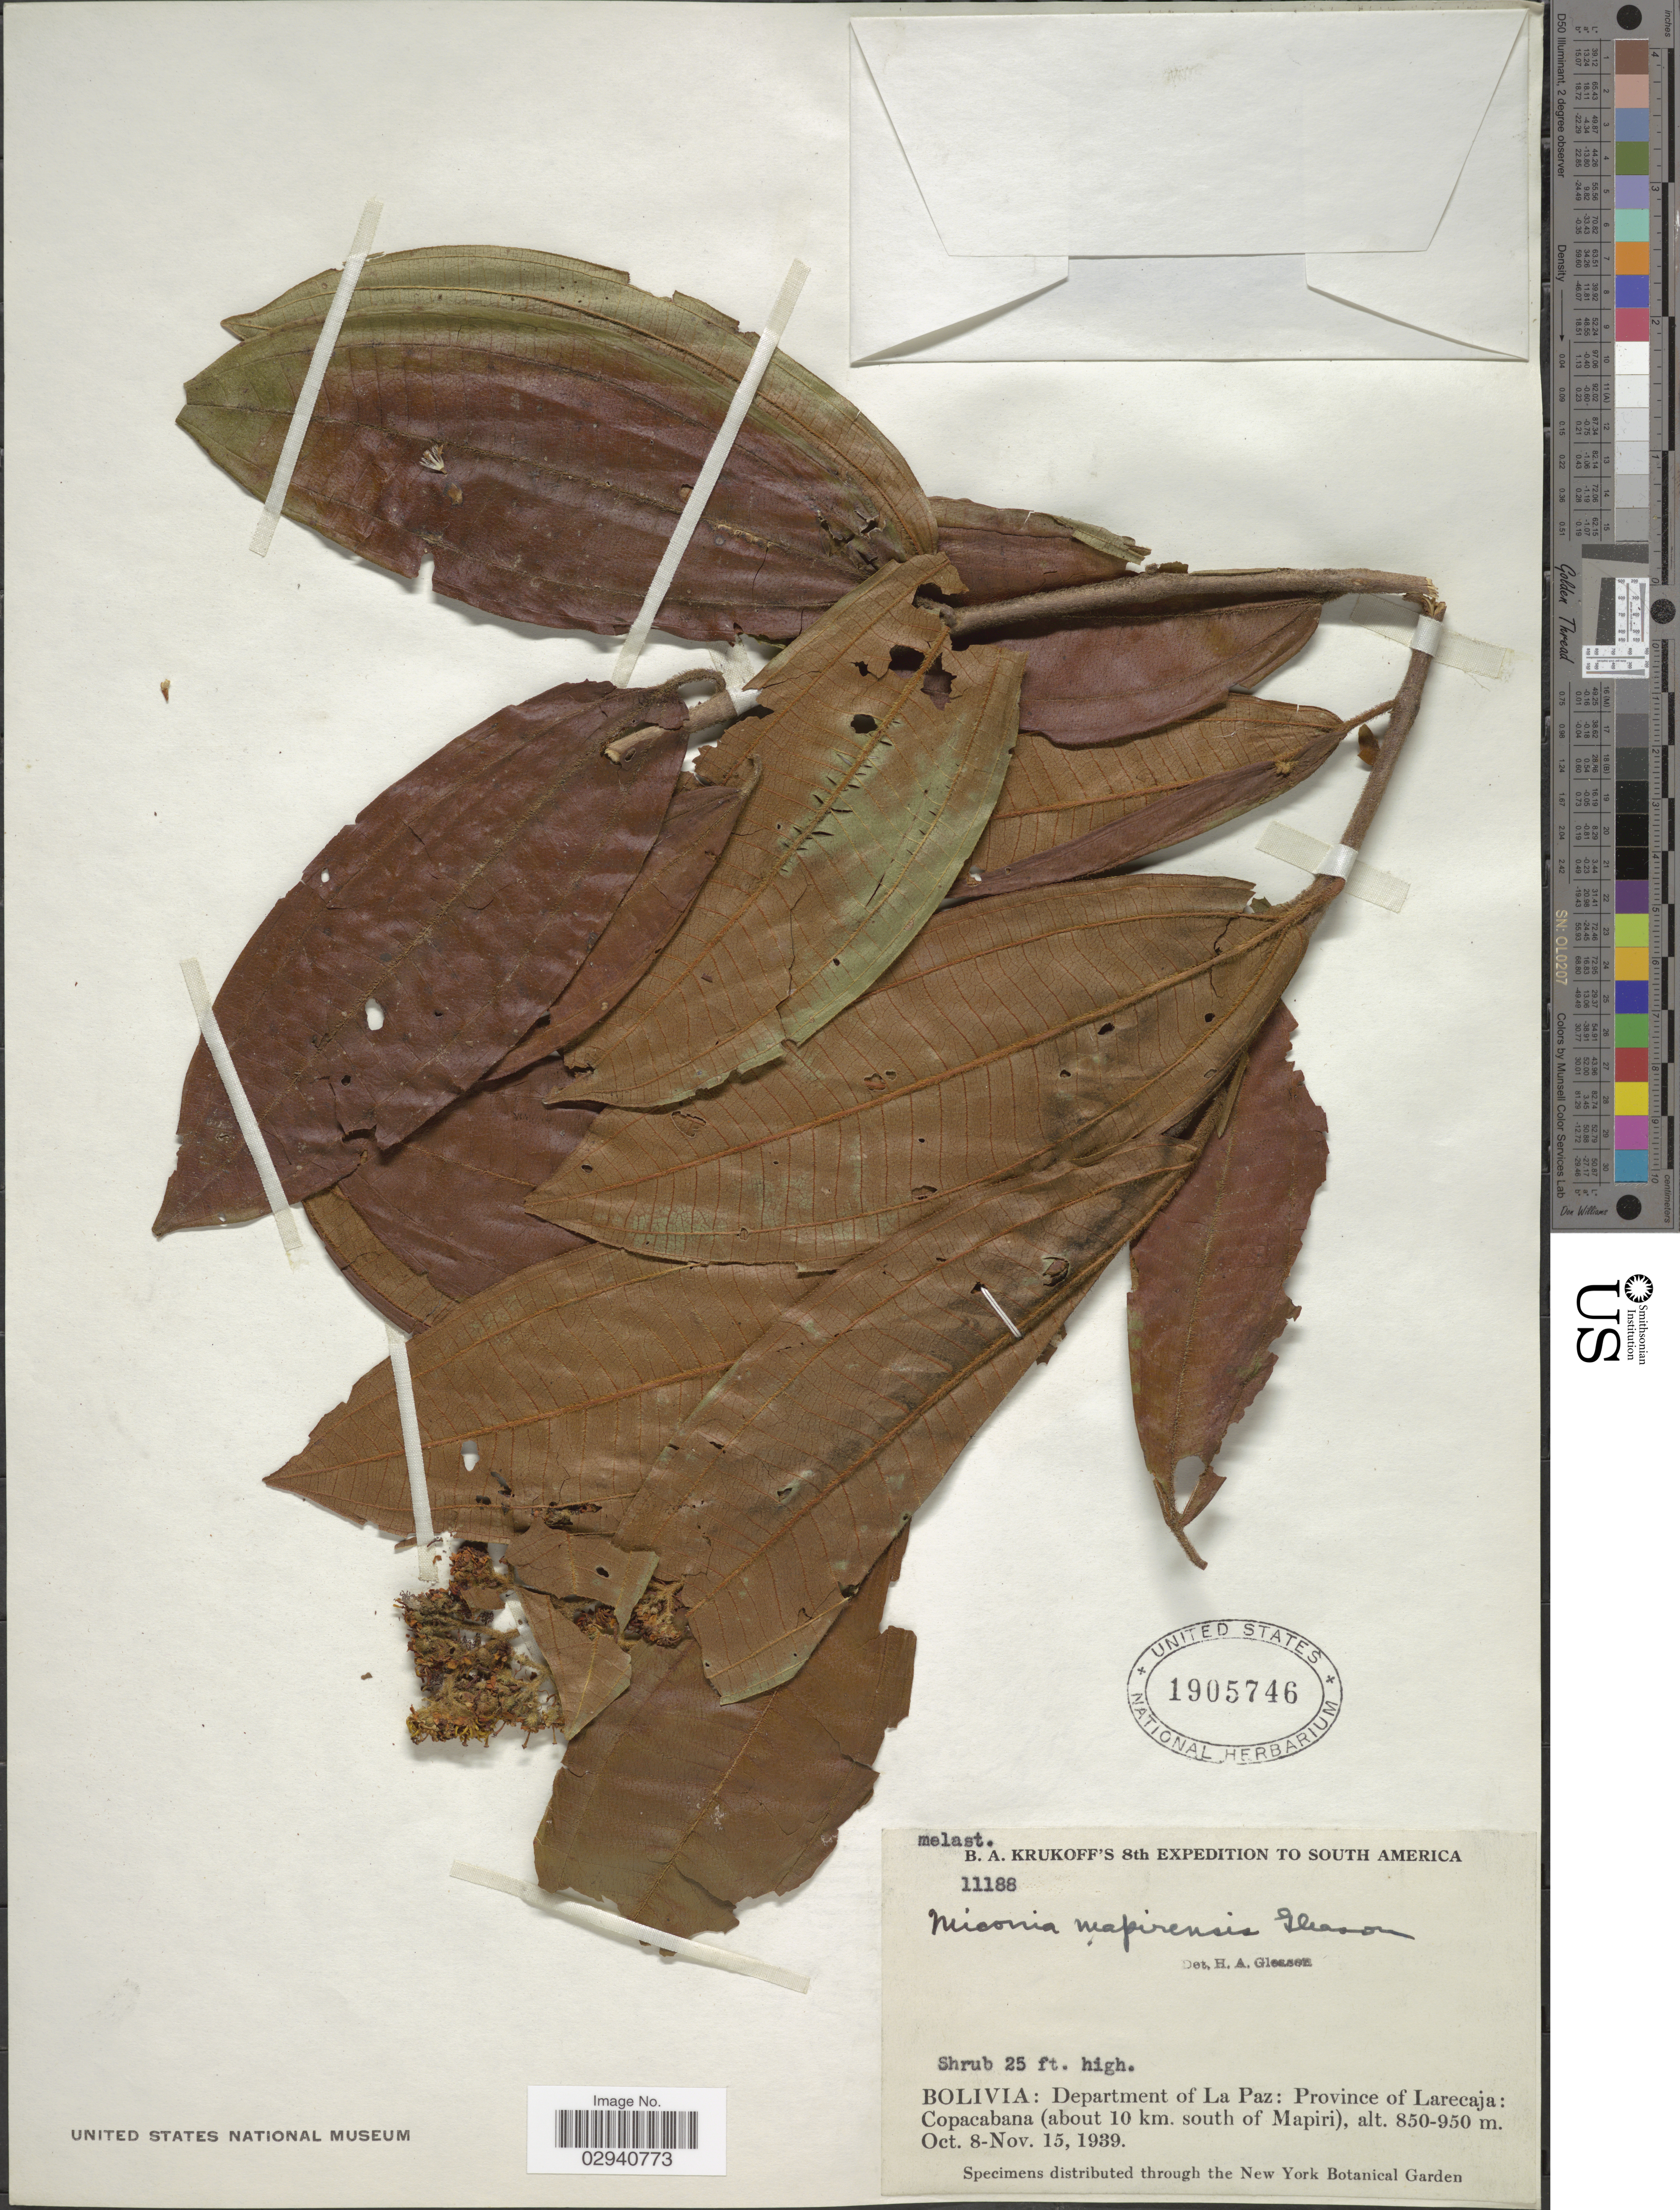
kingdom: Plantae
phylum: Tracheophyta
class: Magnoliopsida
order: Myrtales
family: Melastomataceae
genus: Miconia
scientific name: Miconia mapirensis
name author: Gleason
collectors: B. A. Krukoff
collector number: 11188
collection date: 1939-10-08/1939-11-15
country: Bolivia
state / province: La Paz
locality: Department of La Paz: Province of Larecaja: Copacabana (about 10 km. south of Mapiri).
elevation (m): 850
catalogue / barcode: US 1905746